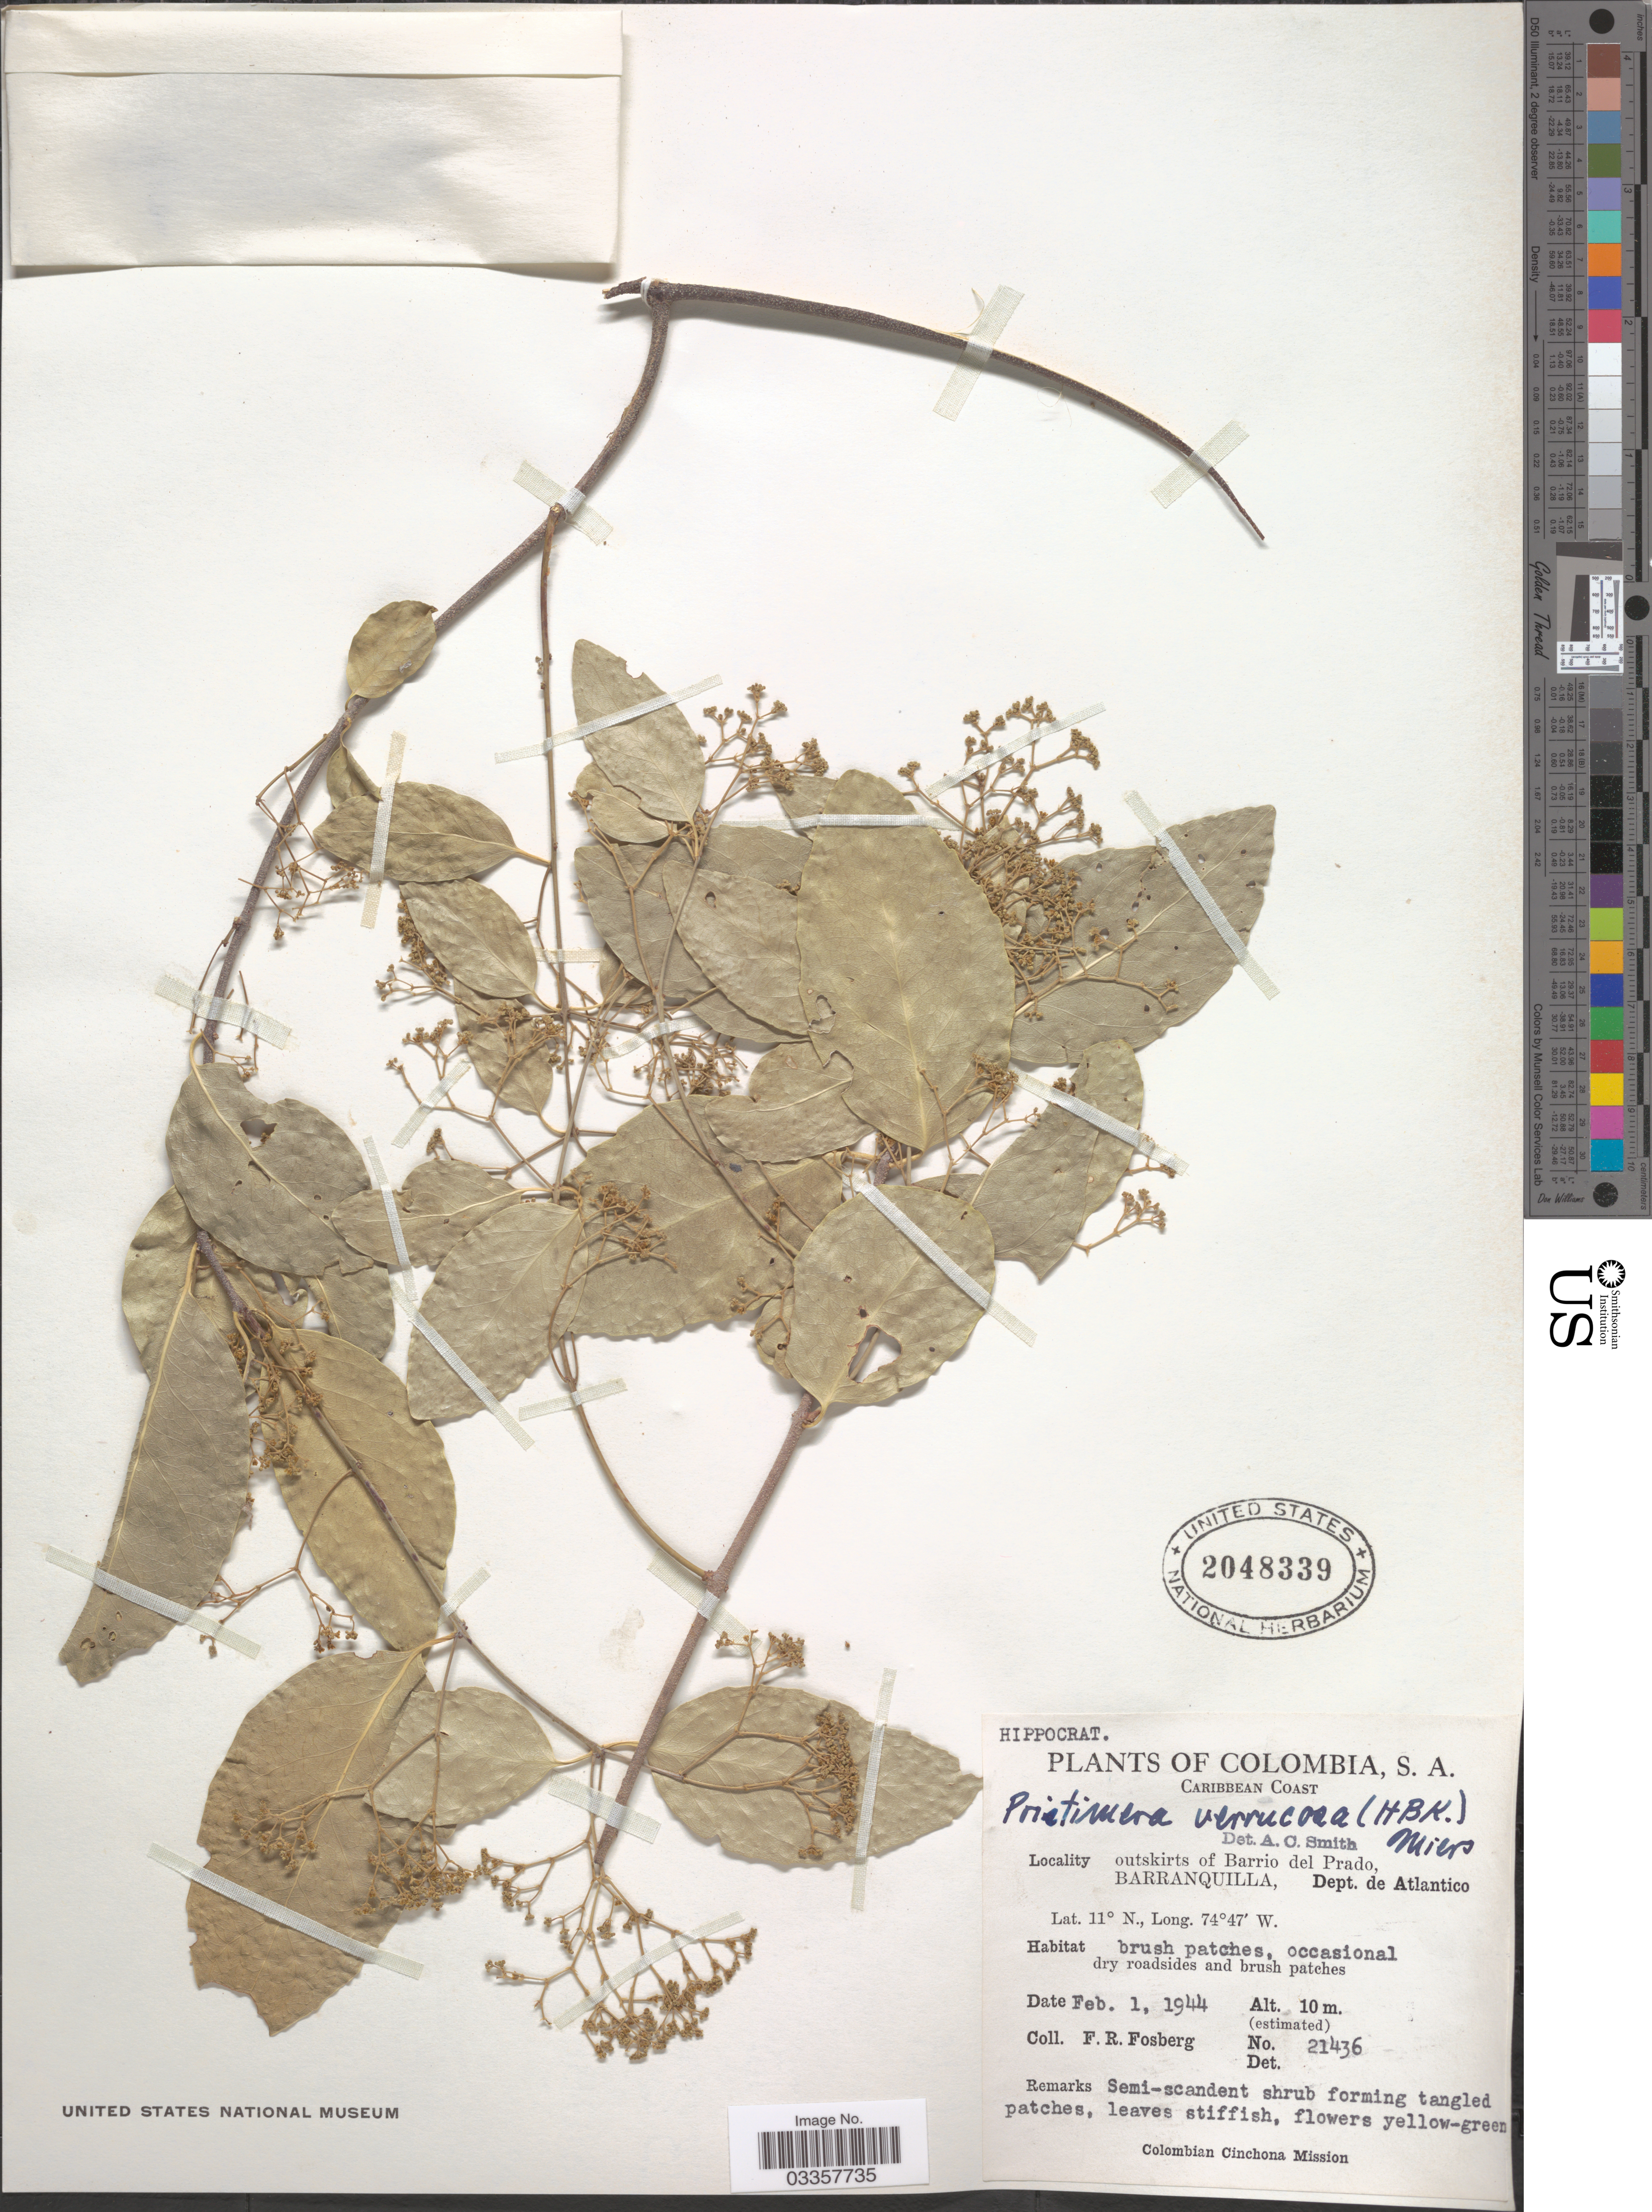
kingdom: Plantae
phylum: Tracheophyta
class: Magnoliopsida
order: Celastrales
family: Celastraceae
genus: Pristimera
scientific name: Pristimera verrucosa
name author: (Kunth) Miers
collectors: F. R. Fosberg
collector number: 21436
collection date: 1944-02-01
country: Colombia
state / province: Atlántico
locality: Caribbean Coast. Outskirts of Barrio del Prado, Barranquilla, Dept. de Atlantico.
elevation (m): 10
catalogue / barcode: US 2048339